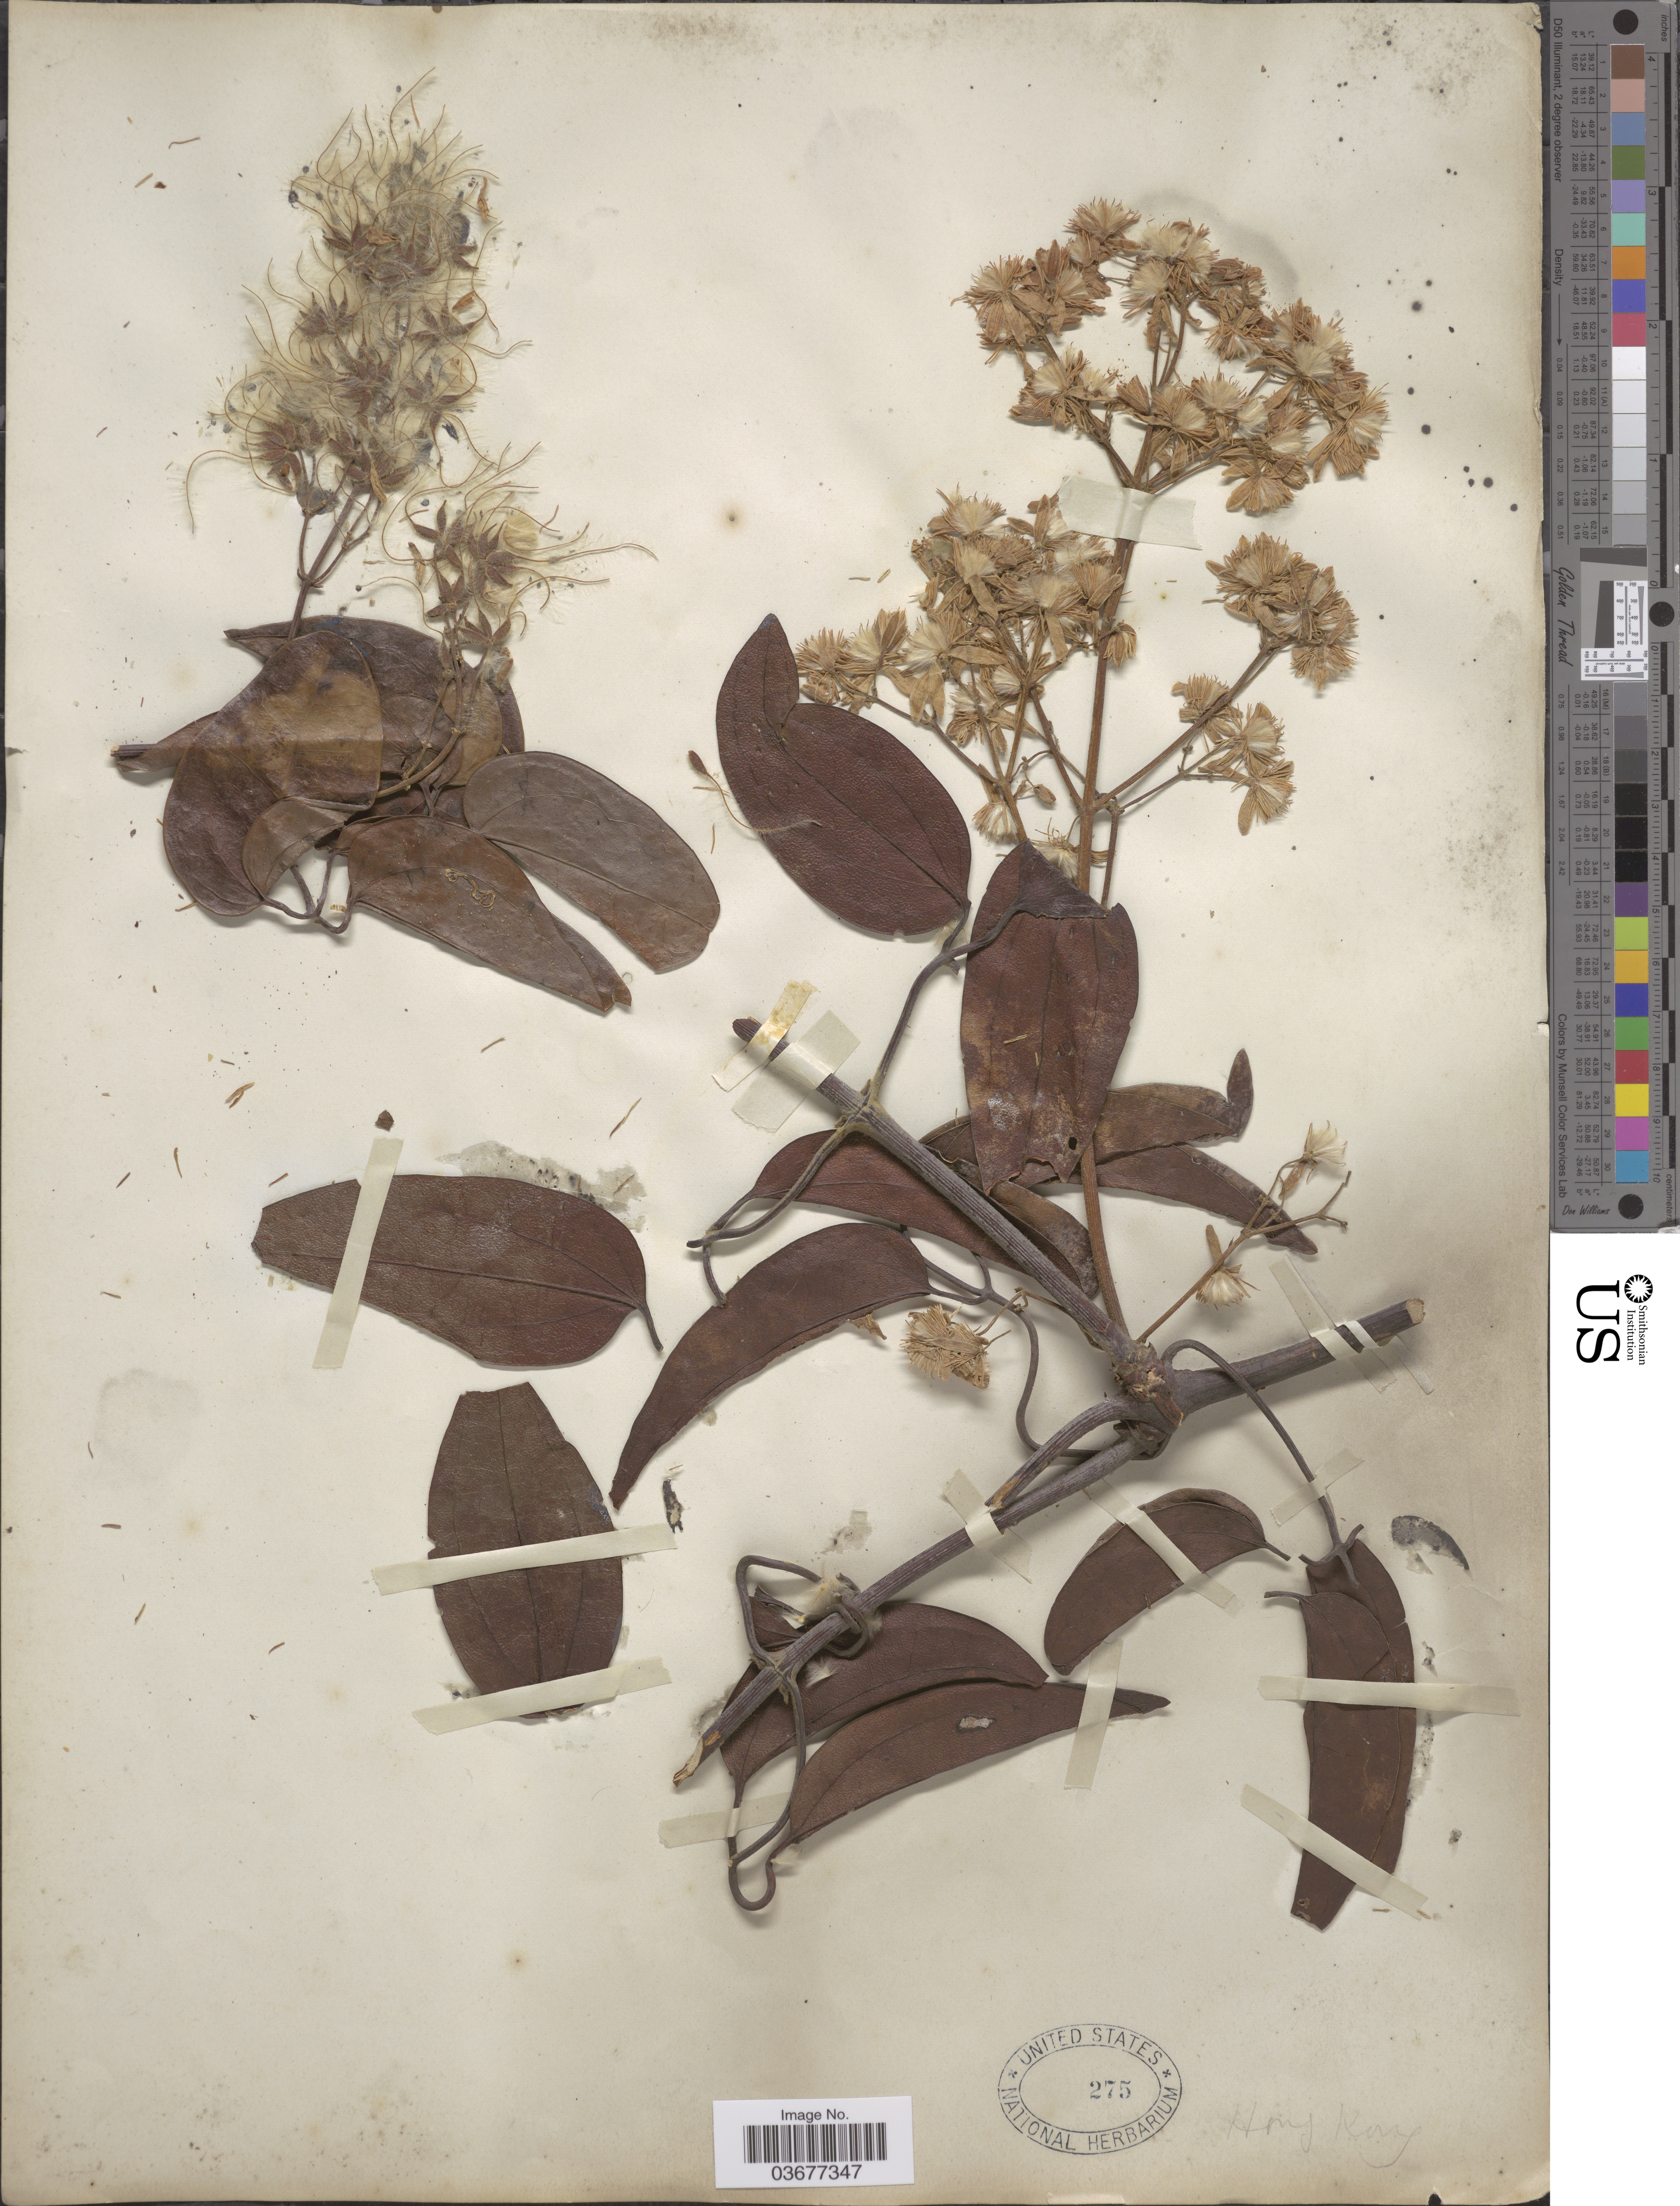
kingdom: Plantae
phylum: Tracheophyta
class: Magnoliopsida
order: Ranunculales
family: Ranunculaceae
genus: Clematis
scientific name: Clematis meyeniana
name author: Walp.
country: China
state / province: Hong Kong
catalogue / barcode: US 275